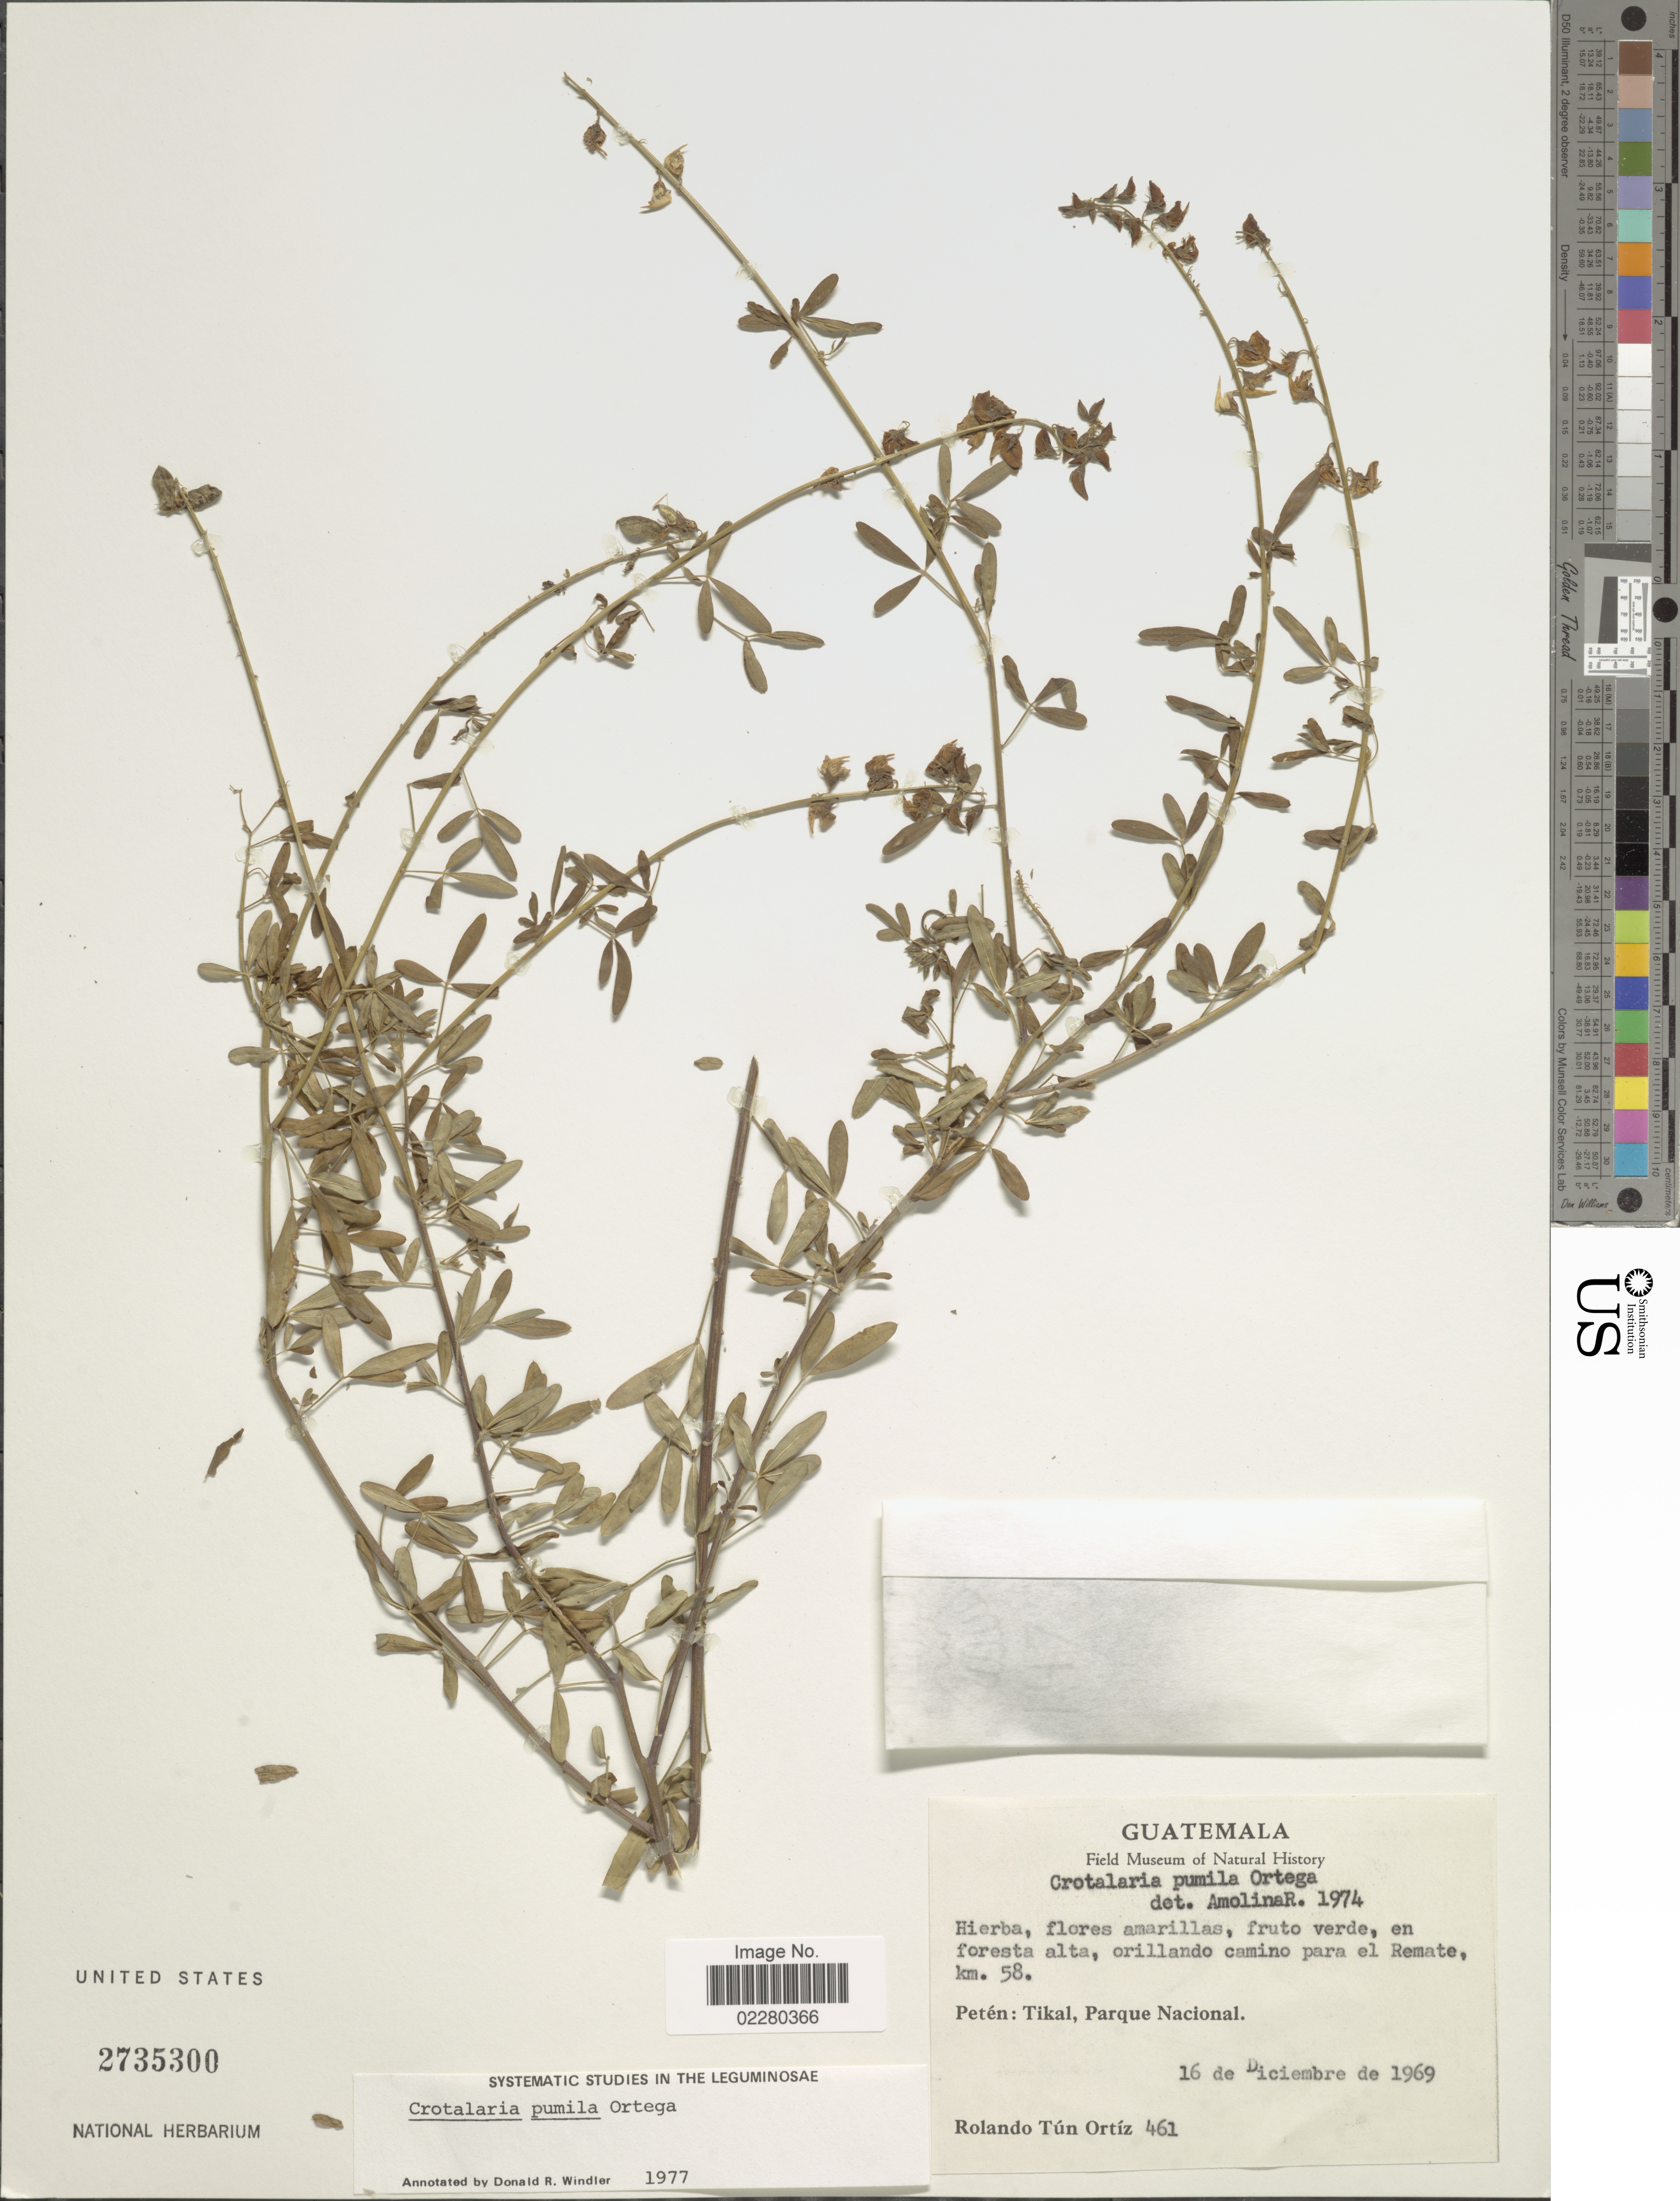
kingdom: Plantae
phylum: Tracheophyta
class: Magnoliopsida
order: Fabales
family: Fabaceae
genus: Crotalaria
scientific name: Crotalaria pumila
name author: Ortega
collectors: R. T. Ortíz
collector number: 461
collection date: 1969-12-16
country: Guatemala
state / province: El Petén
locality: Orillando camino para el Remate, km. 58. Petén: Tikal, Parque Nacional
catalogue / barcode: US 2735300